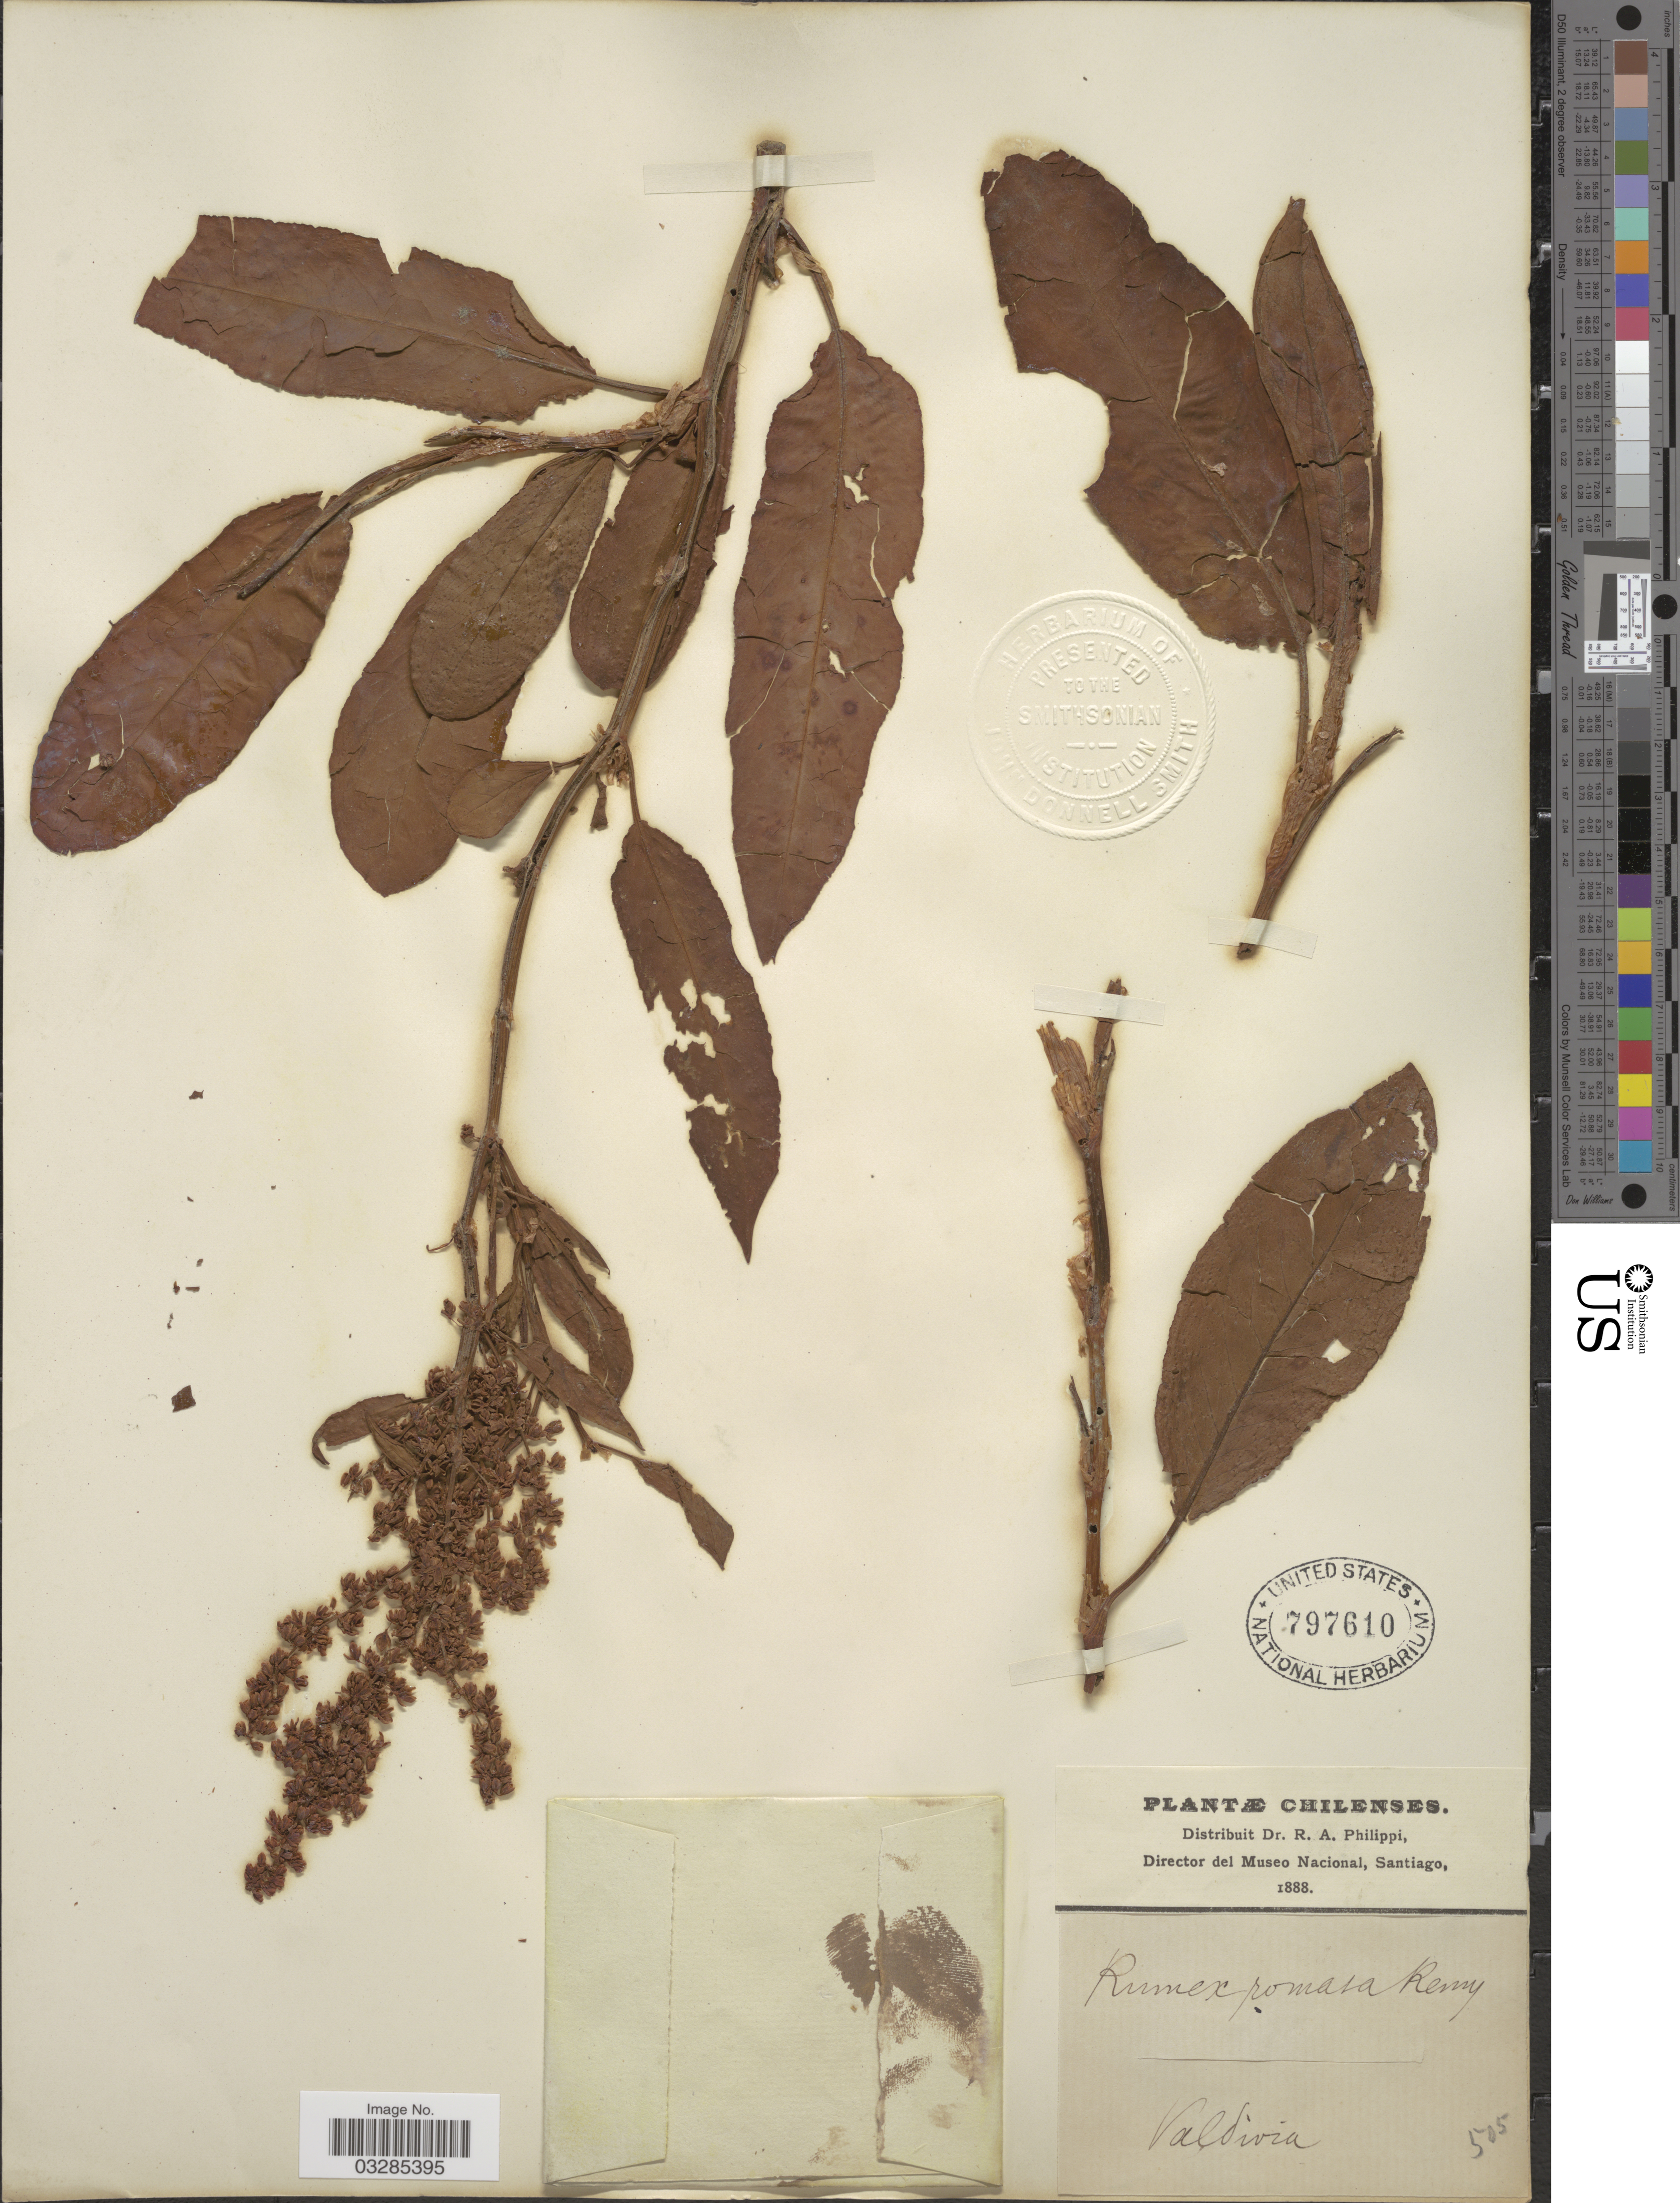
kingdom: Plantae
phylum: Tracheophyta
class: Magnoliopsida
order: Caryophyllales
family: Polygonaceae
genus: Rumex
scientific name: Rumex romassa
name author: J. Rémy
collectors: ex. herb. R.A. Philippi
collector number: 505?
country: Chile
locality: Valdivia.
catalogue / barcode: US 797610